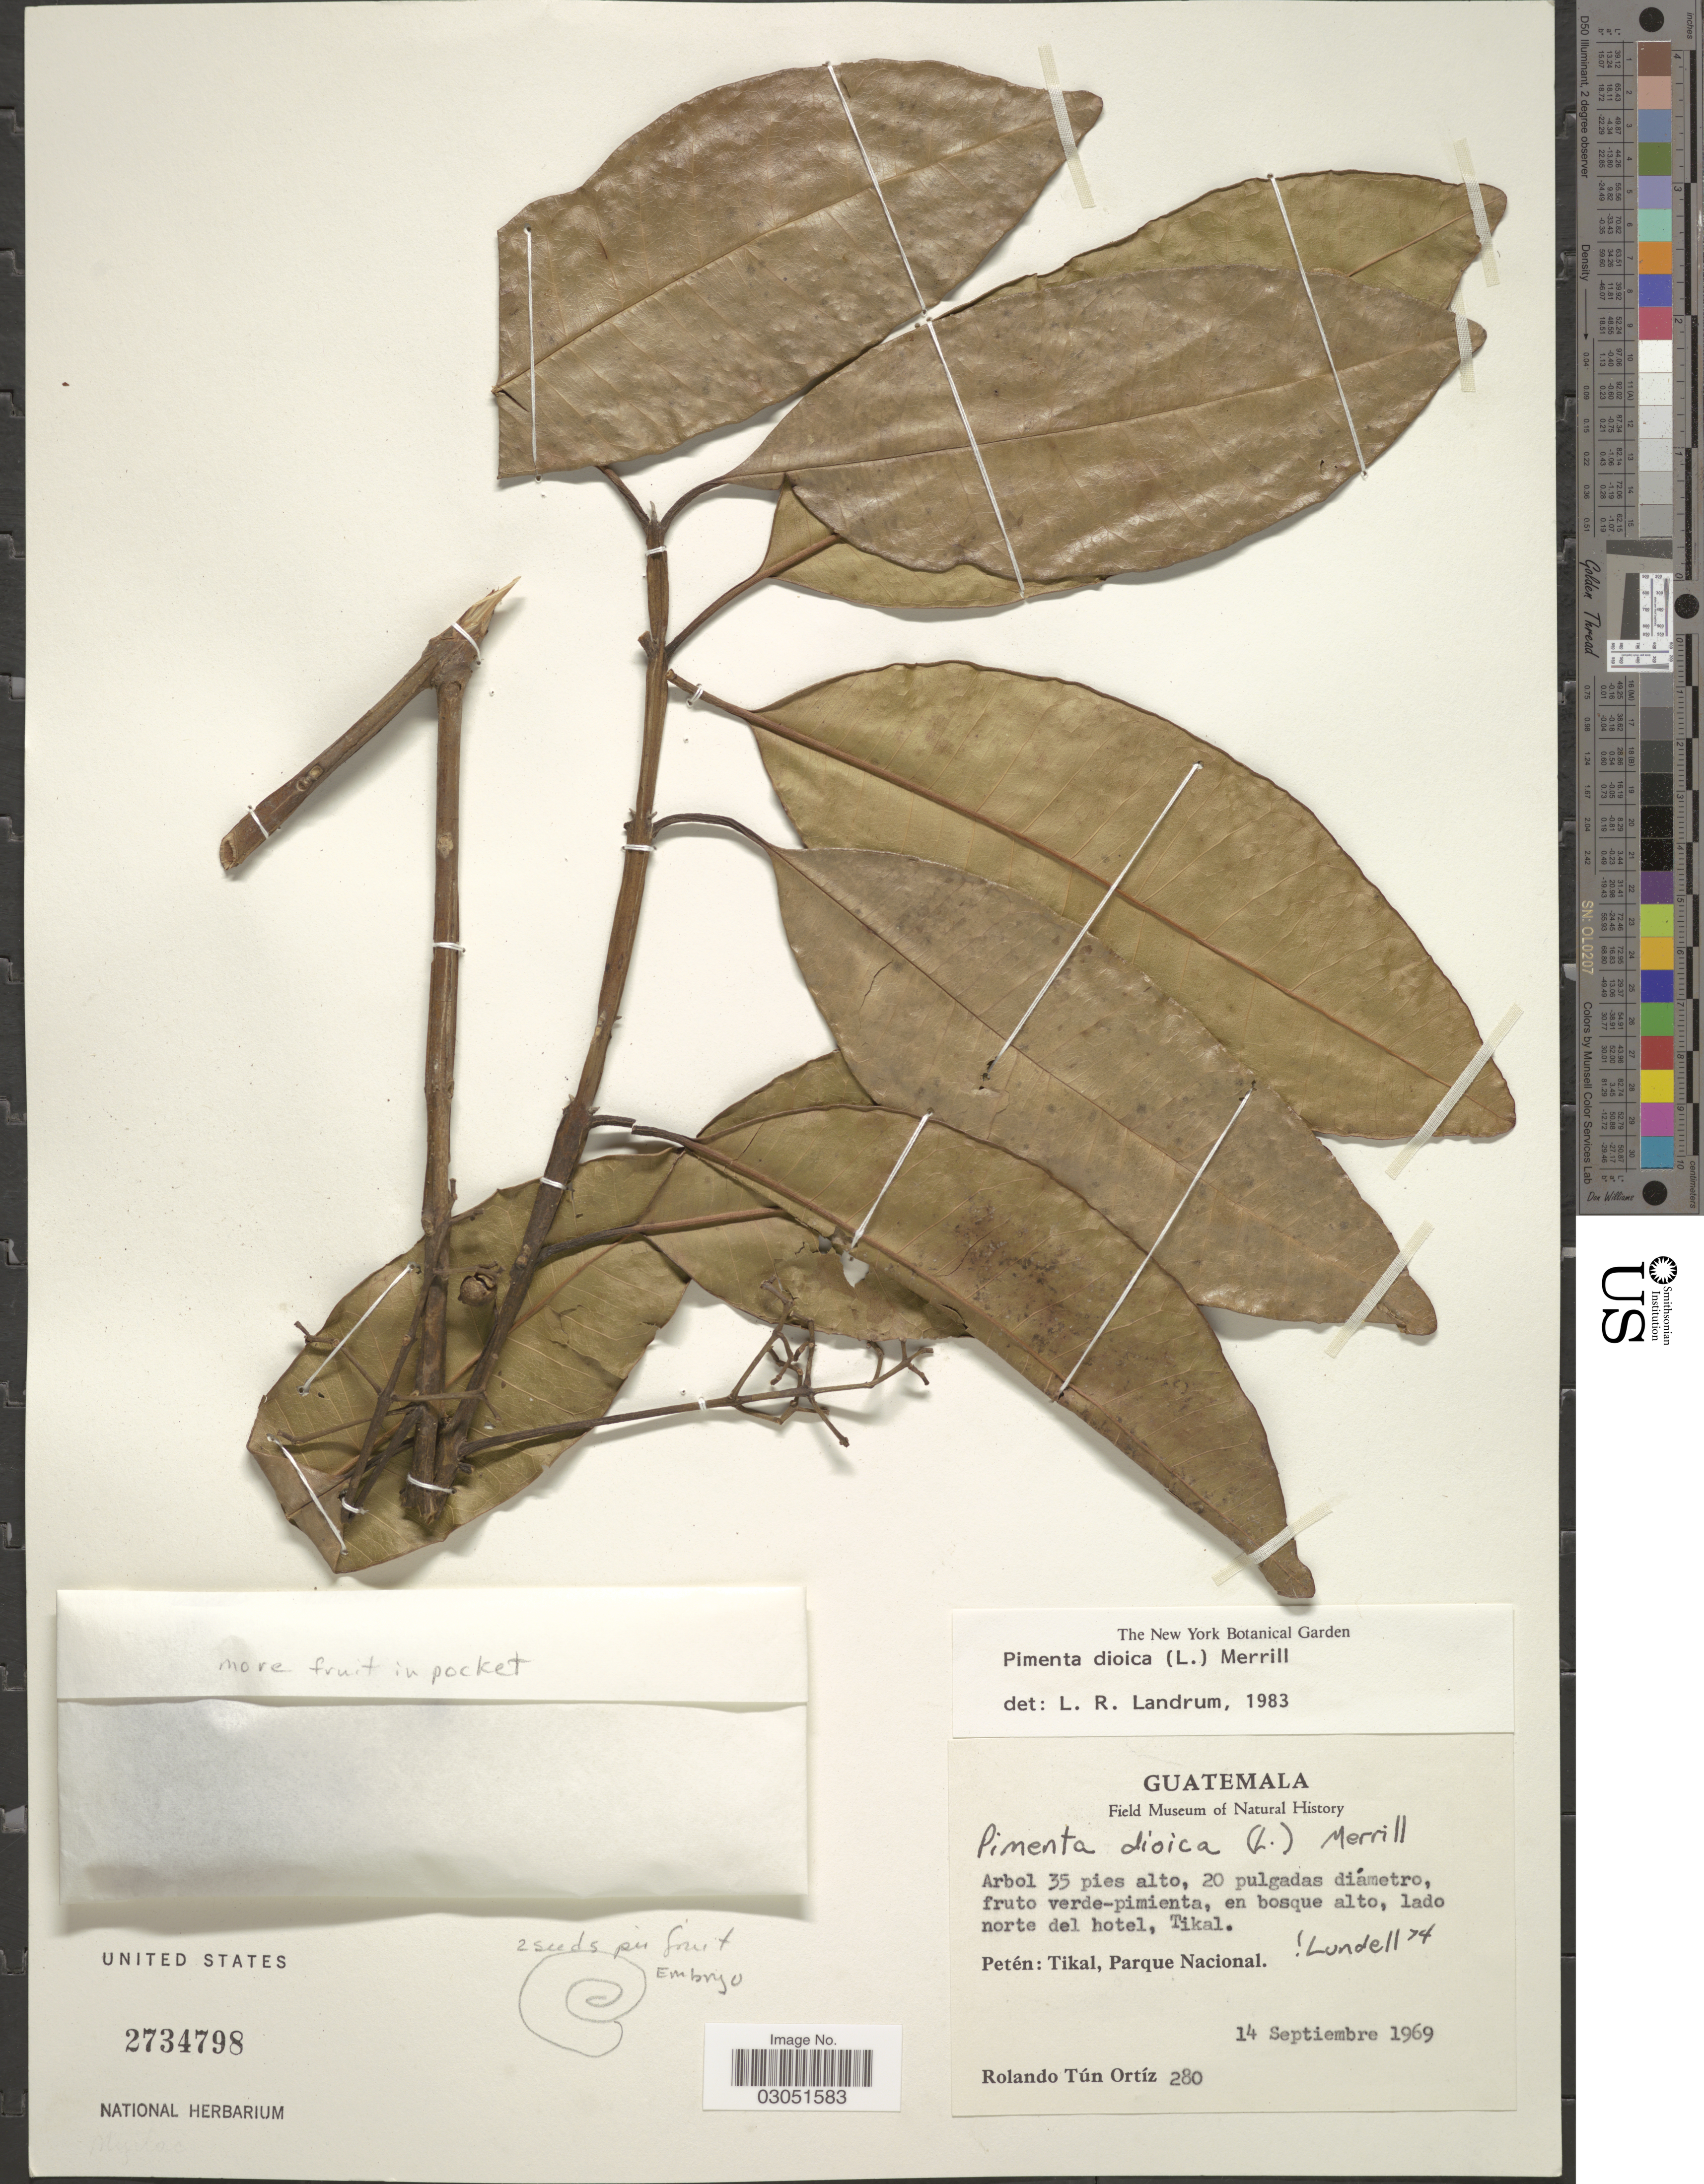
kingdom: Plantae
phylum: Tracheophyta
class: Magnoliopsida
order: Myrtales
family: Myrtaceae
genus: Pimenta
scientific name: Pimenta dioica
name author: (L.) Merr.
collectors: R. T. Ortíz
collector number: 280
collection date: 1969-09-14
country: Guatemala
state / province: El Petén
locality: En bosque alto, lado norte del hotel, Tikal. Petén: Tikal, Parque Nacional.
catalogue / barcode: US 2734798